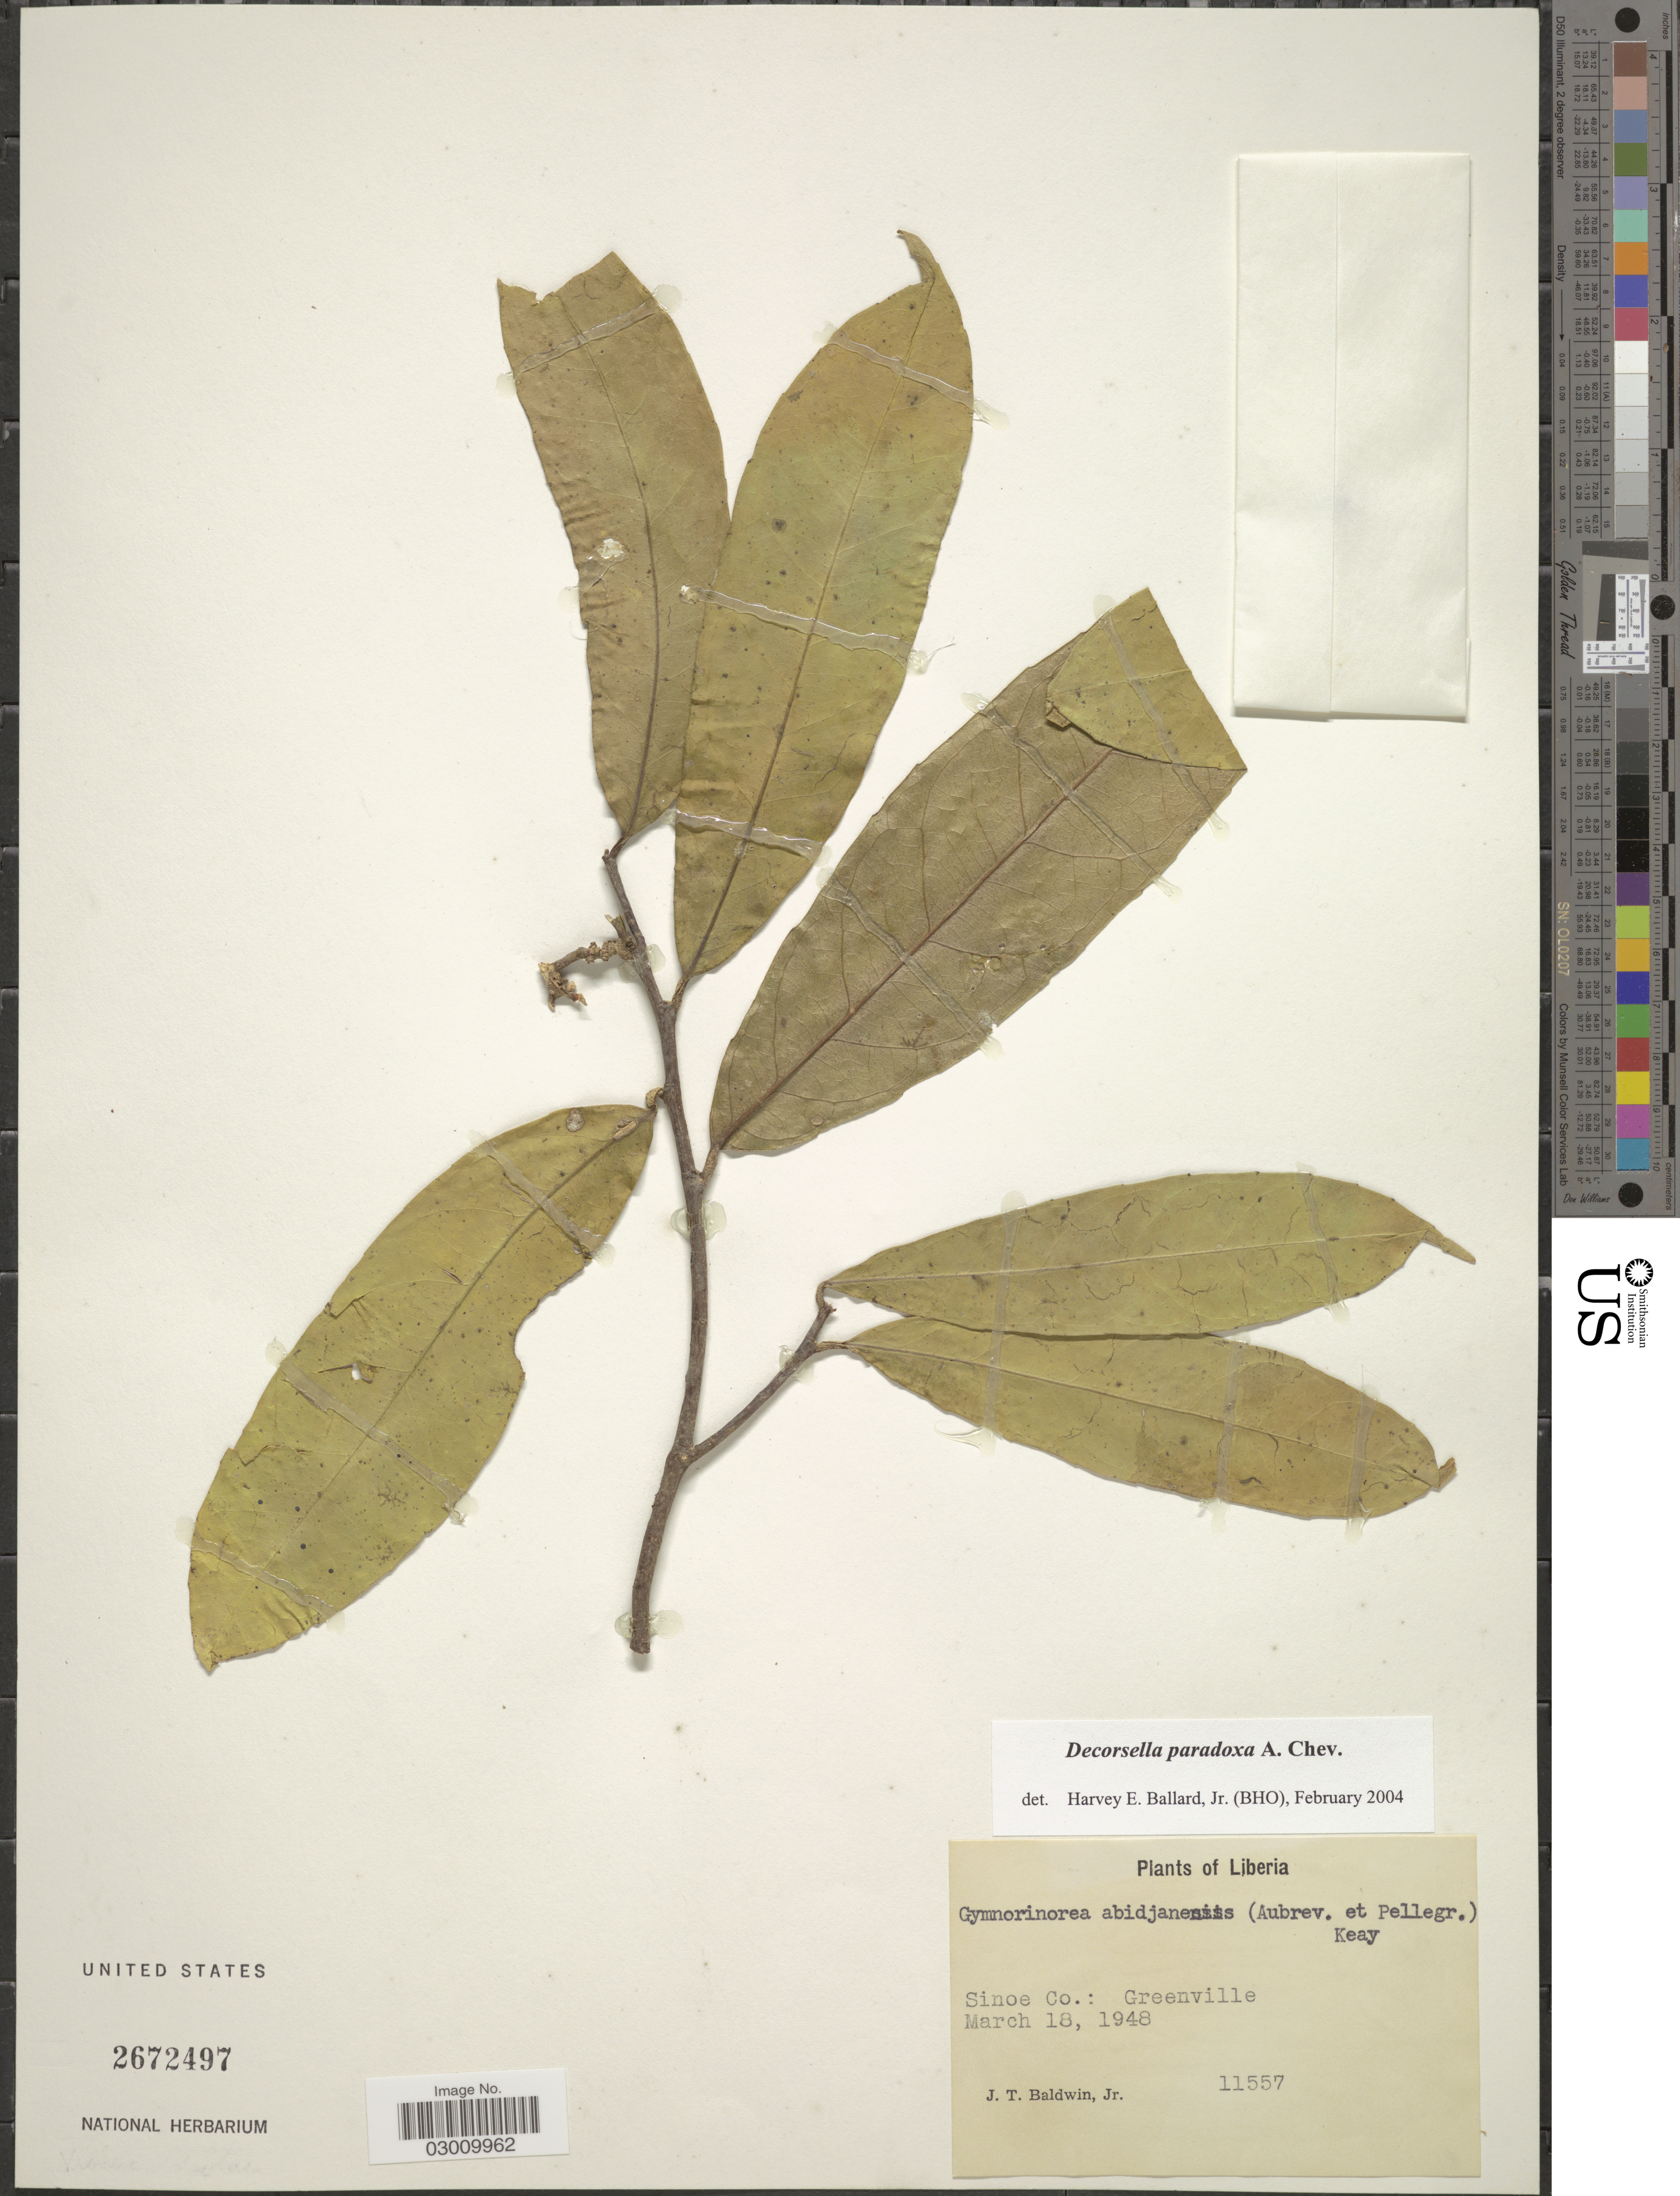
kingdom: Plantae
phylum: Tracheophyta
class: Magnoliopsida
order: Malpighiales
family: Violaceae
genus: Decorsella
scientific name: Decorsella paradoxa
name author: A. Chev.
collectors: J. T. Baldwin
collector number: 11557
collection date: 1948-03-18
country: Liberia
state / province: Sinoe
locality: Sinoe Co.: Greenville.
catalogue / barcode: US 2672497